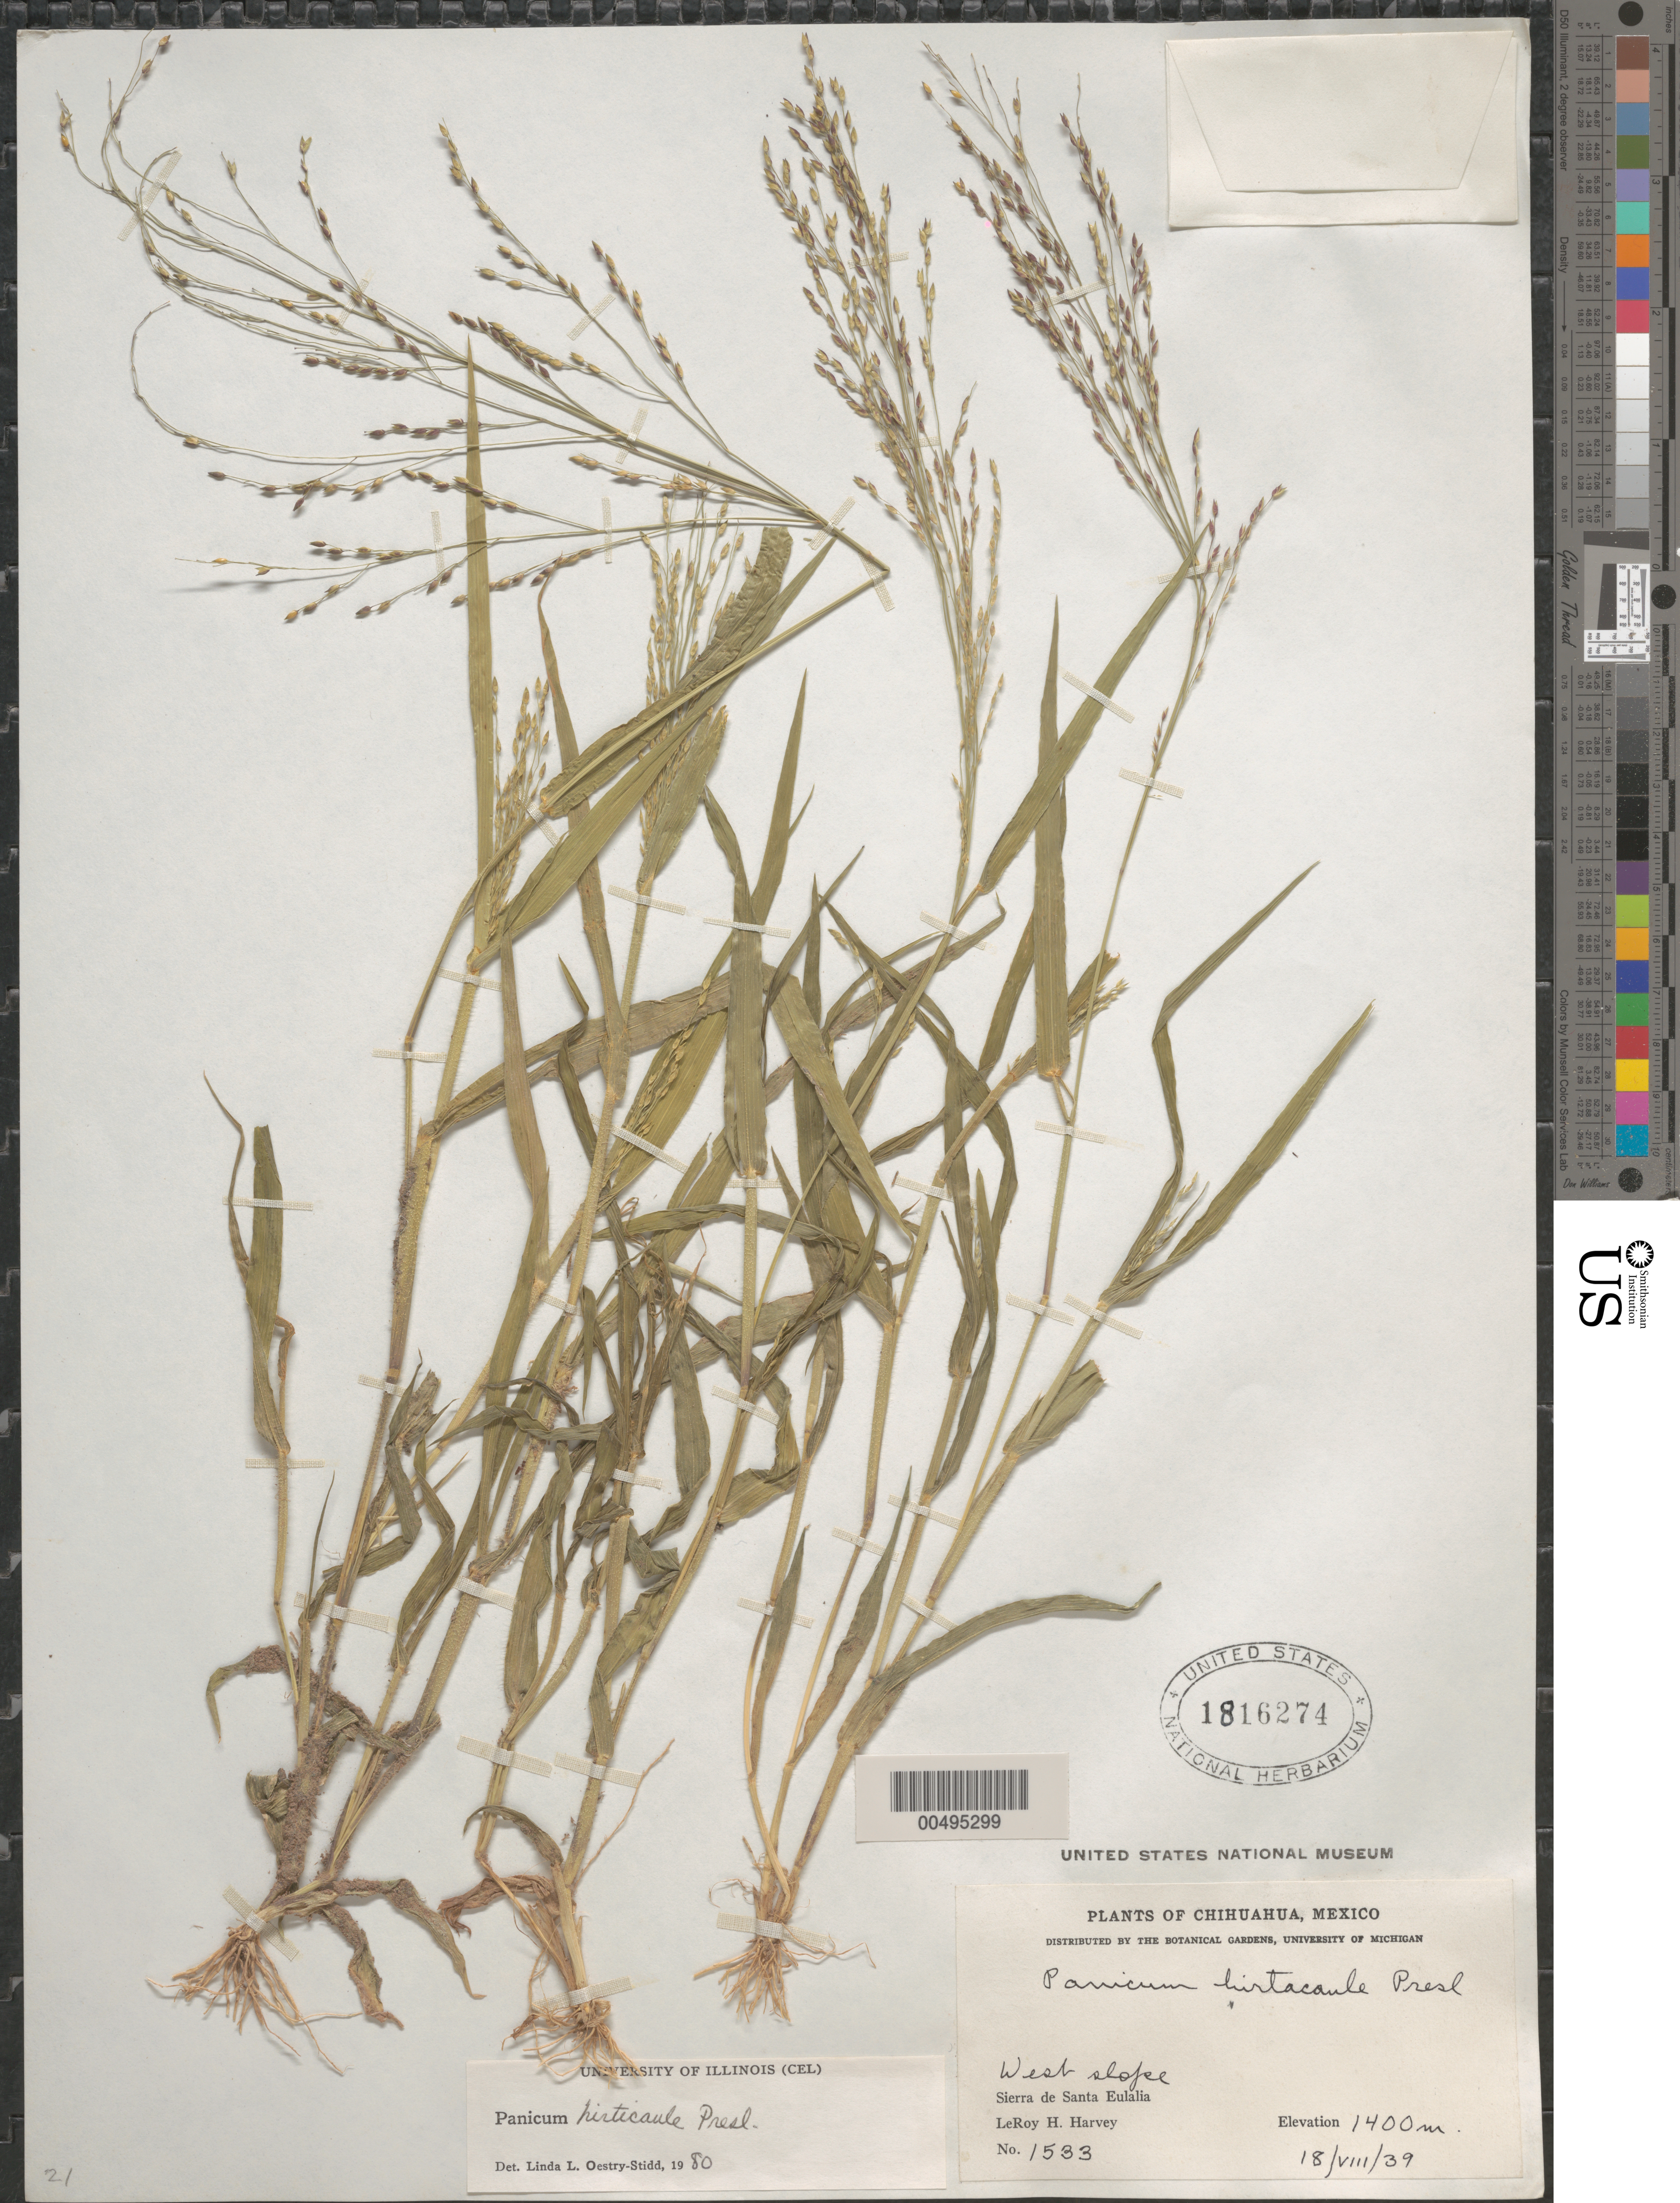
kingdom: Plantae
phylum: Tracheophyta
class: Liliopsida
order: Poales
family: Poaceae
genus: Panicum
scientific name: Panicum hirticaule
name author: J. Presl in C. Presl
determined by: Oestry-Stidd, L. L.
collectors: L. H. Harvey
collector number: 1533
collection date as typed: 18 Aug 1939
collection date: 1939-08-18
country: Mexico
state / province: Chihuahua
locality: W slope, Sierra de Santa Eulalia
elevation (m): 1400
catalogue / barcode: US 1816274